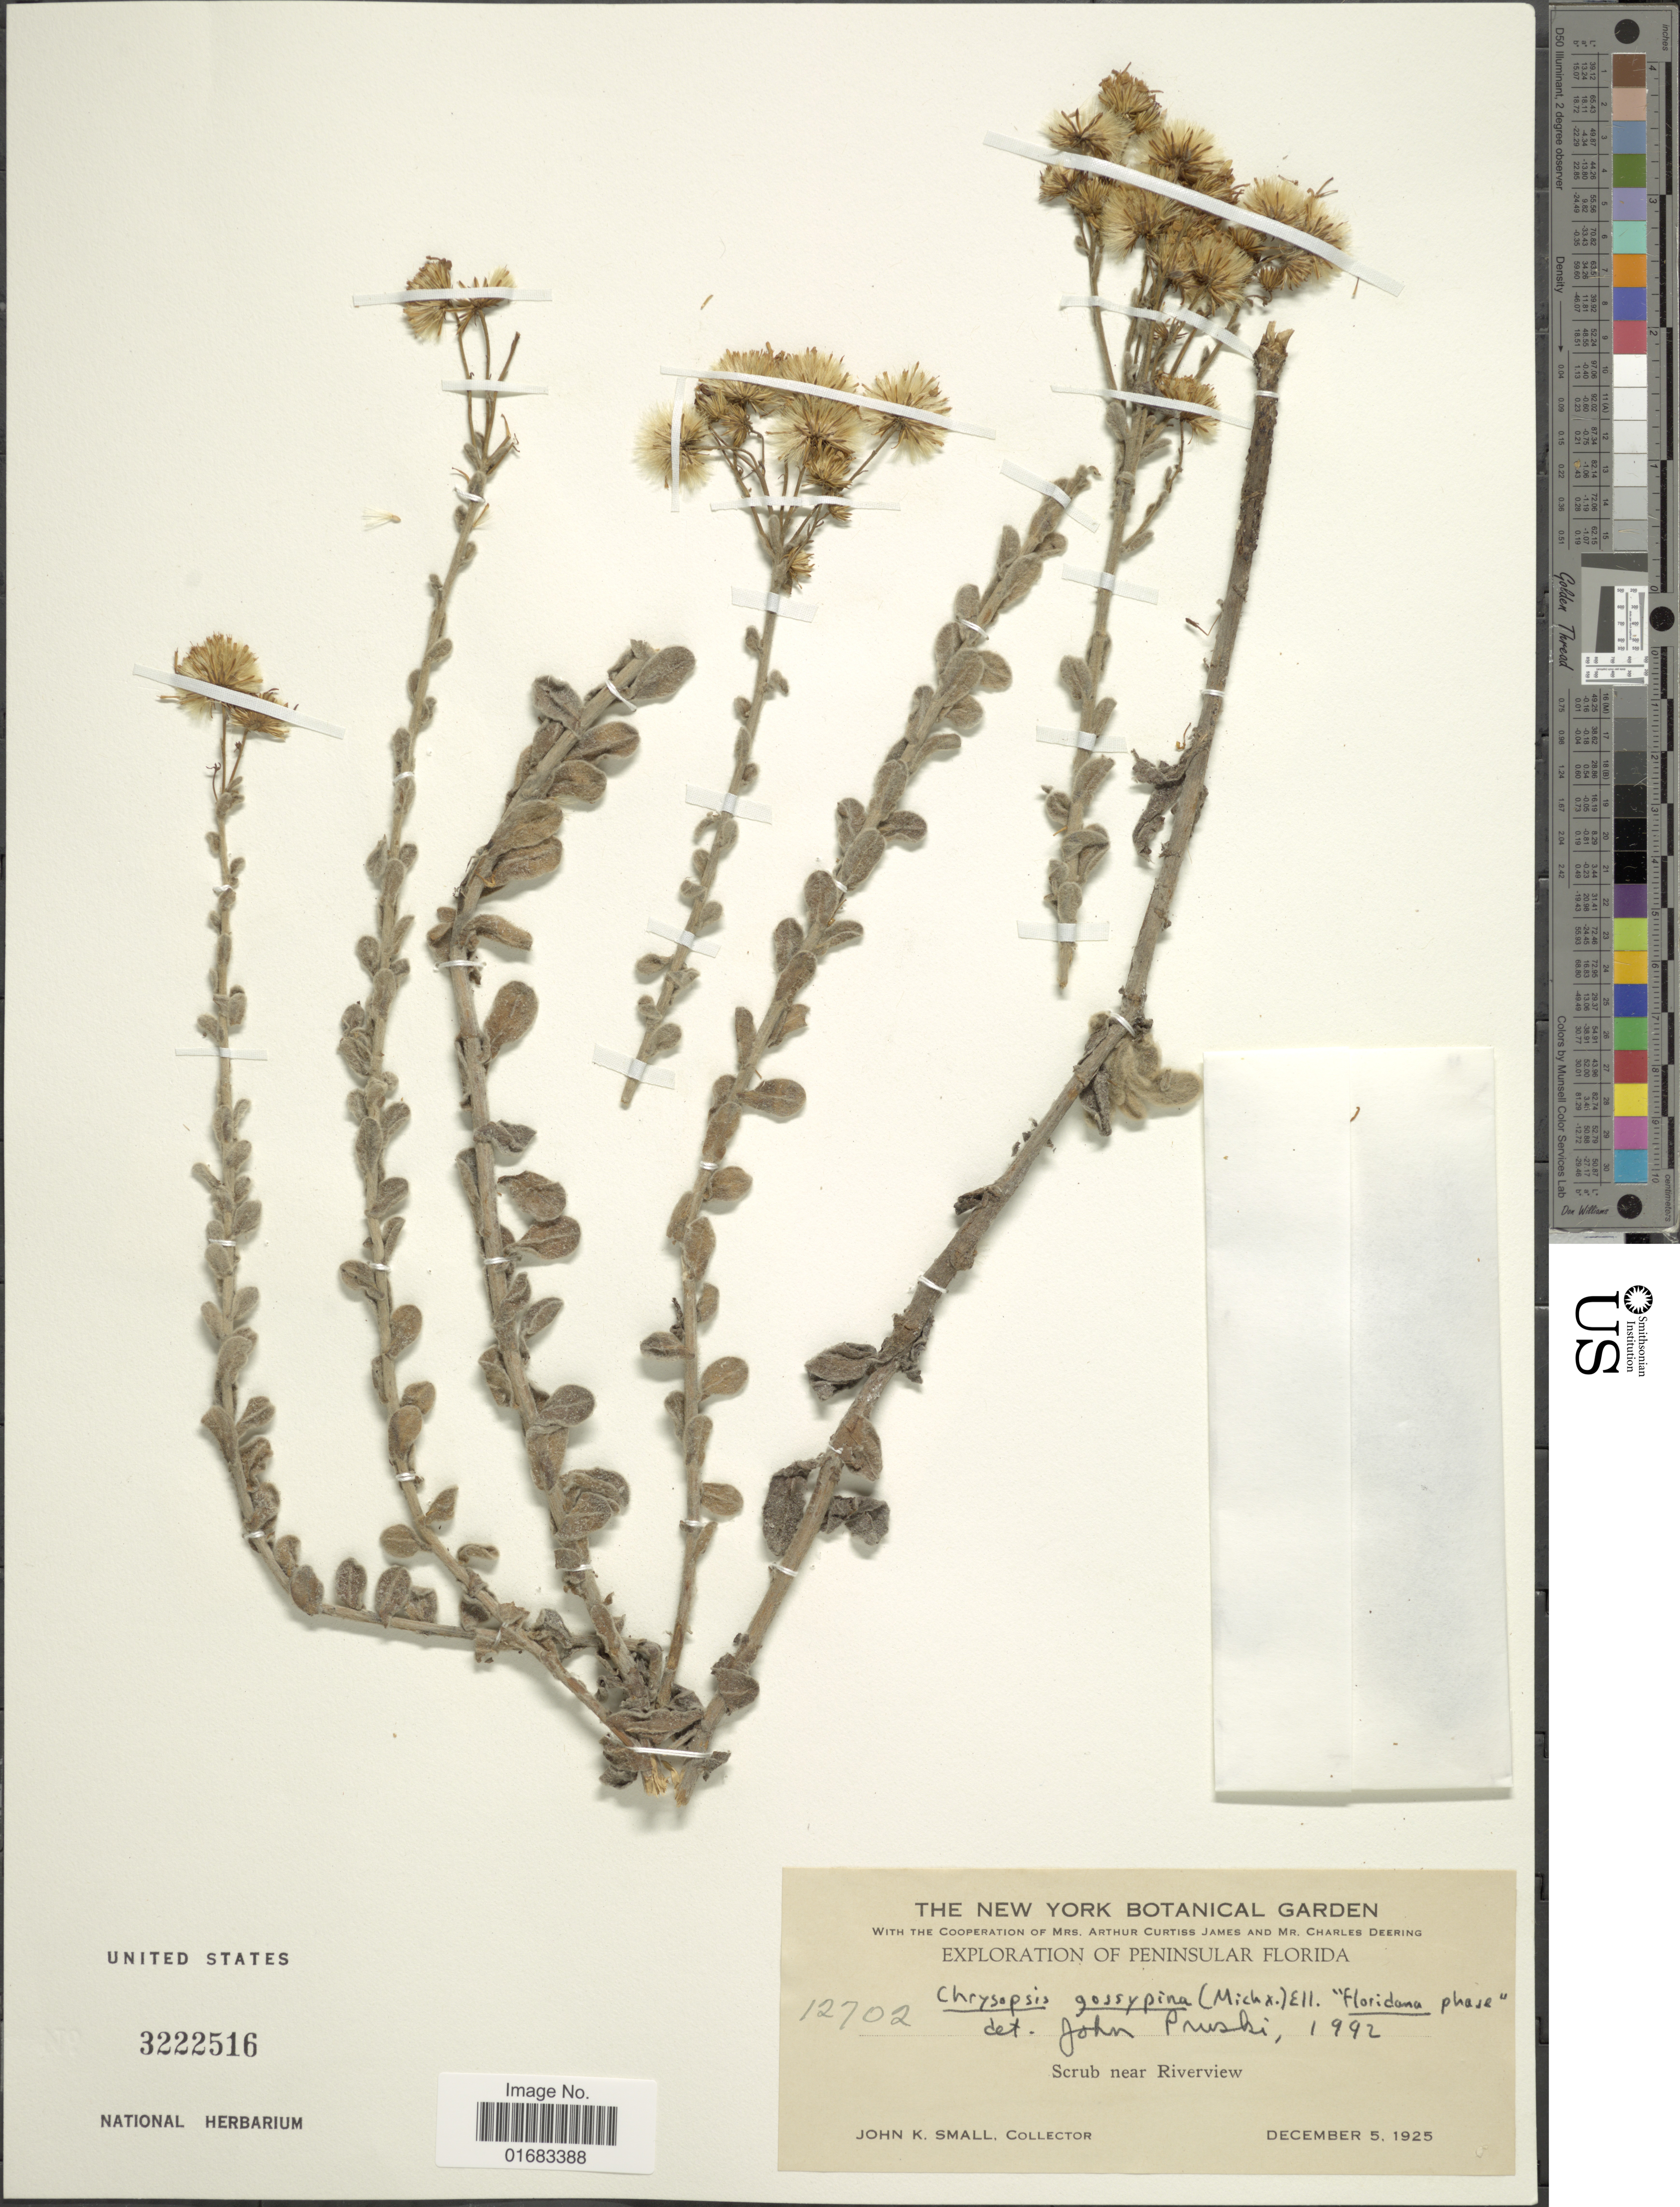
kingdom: Plantae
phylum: Tracheophyta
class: Magnoliopsida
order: Asterales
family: Asteraceae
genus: Chrysopsis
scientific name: Chrysopsis gossypina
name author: (Michx.) Elliott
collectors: J. K. Small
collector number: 12702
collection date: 1925-12-05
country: United States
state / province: Florida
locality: Peninsular Florida. near Riverview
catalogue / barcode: US 3222516